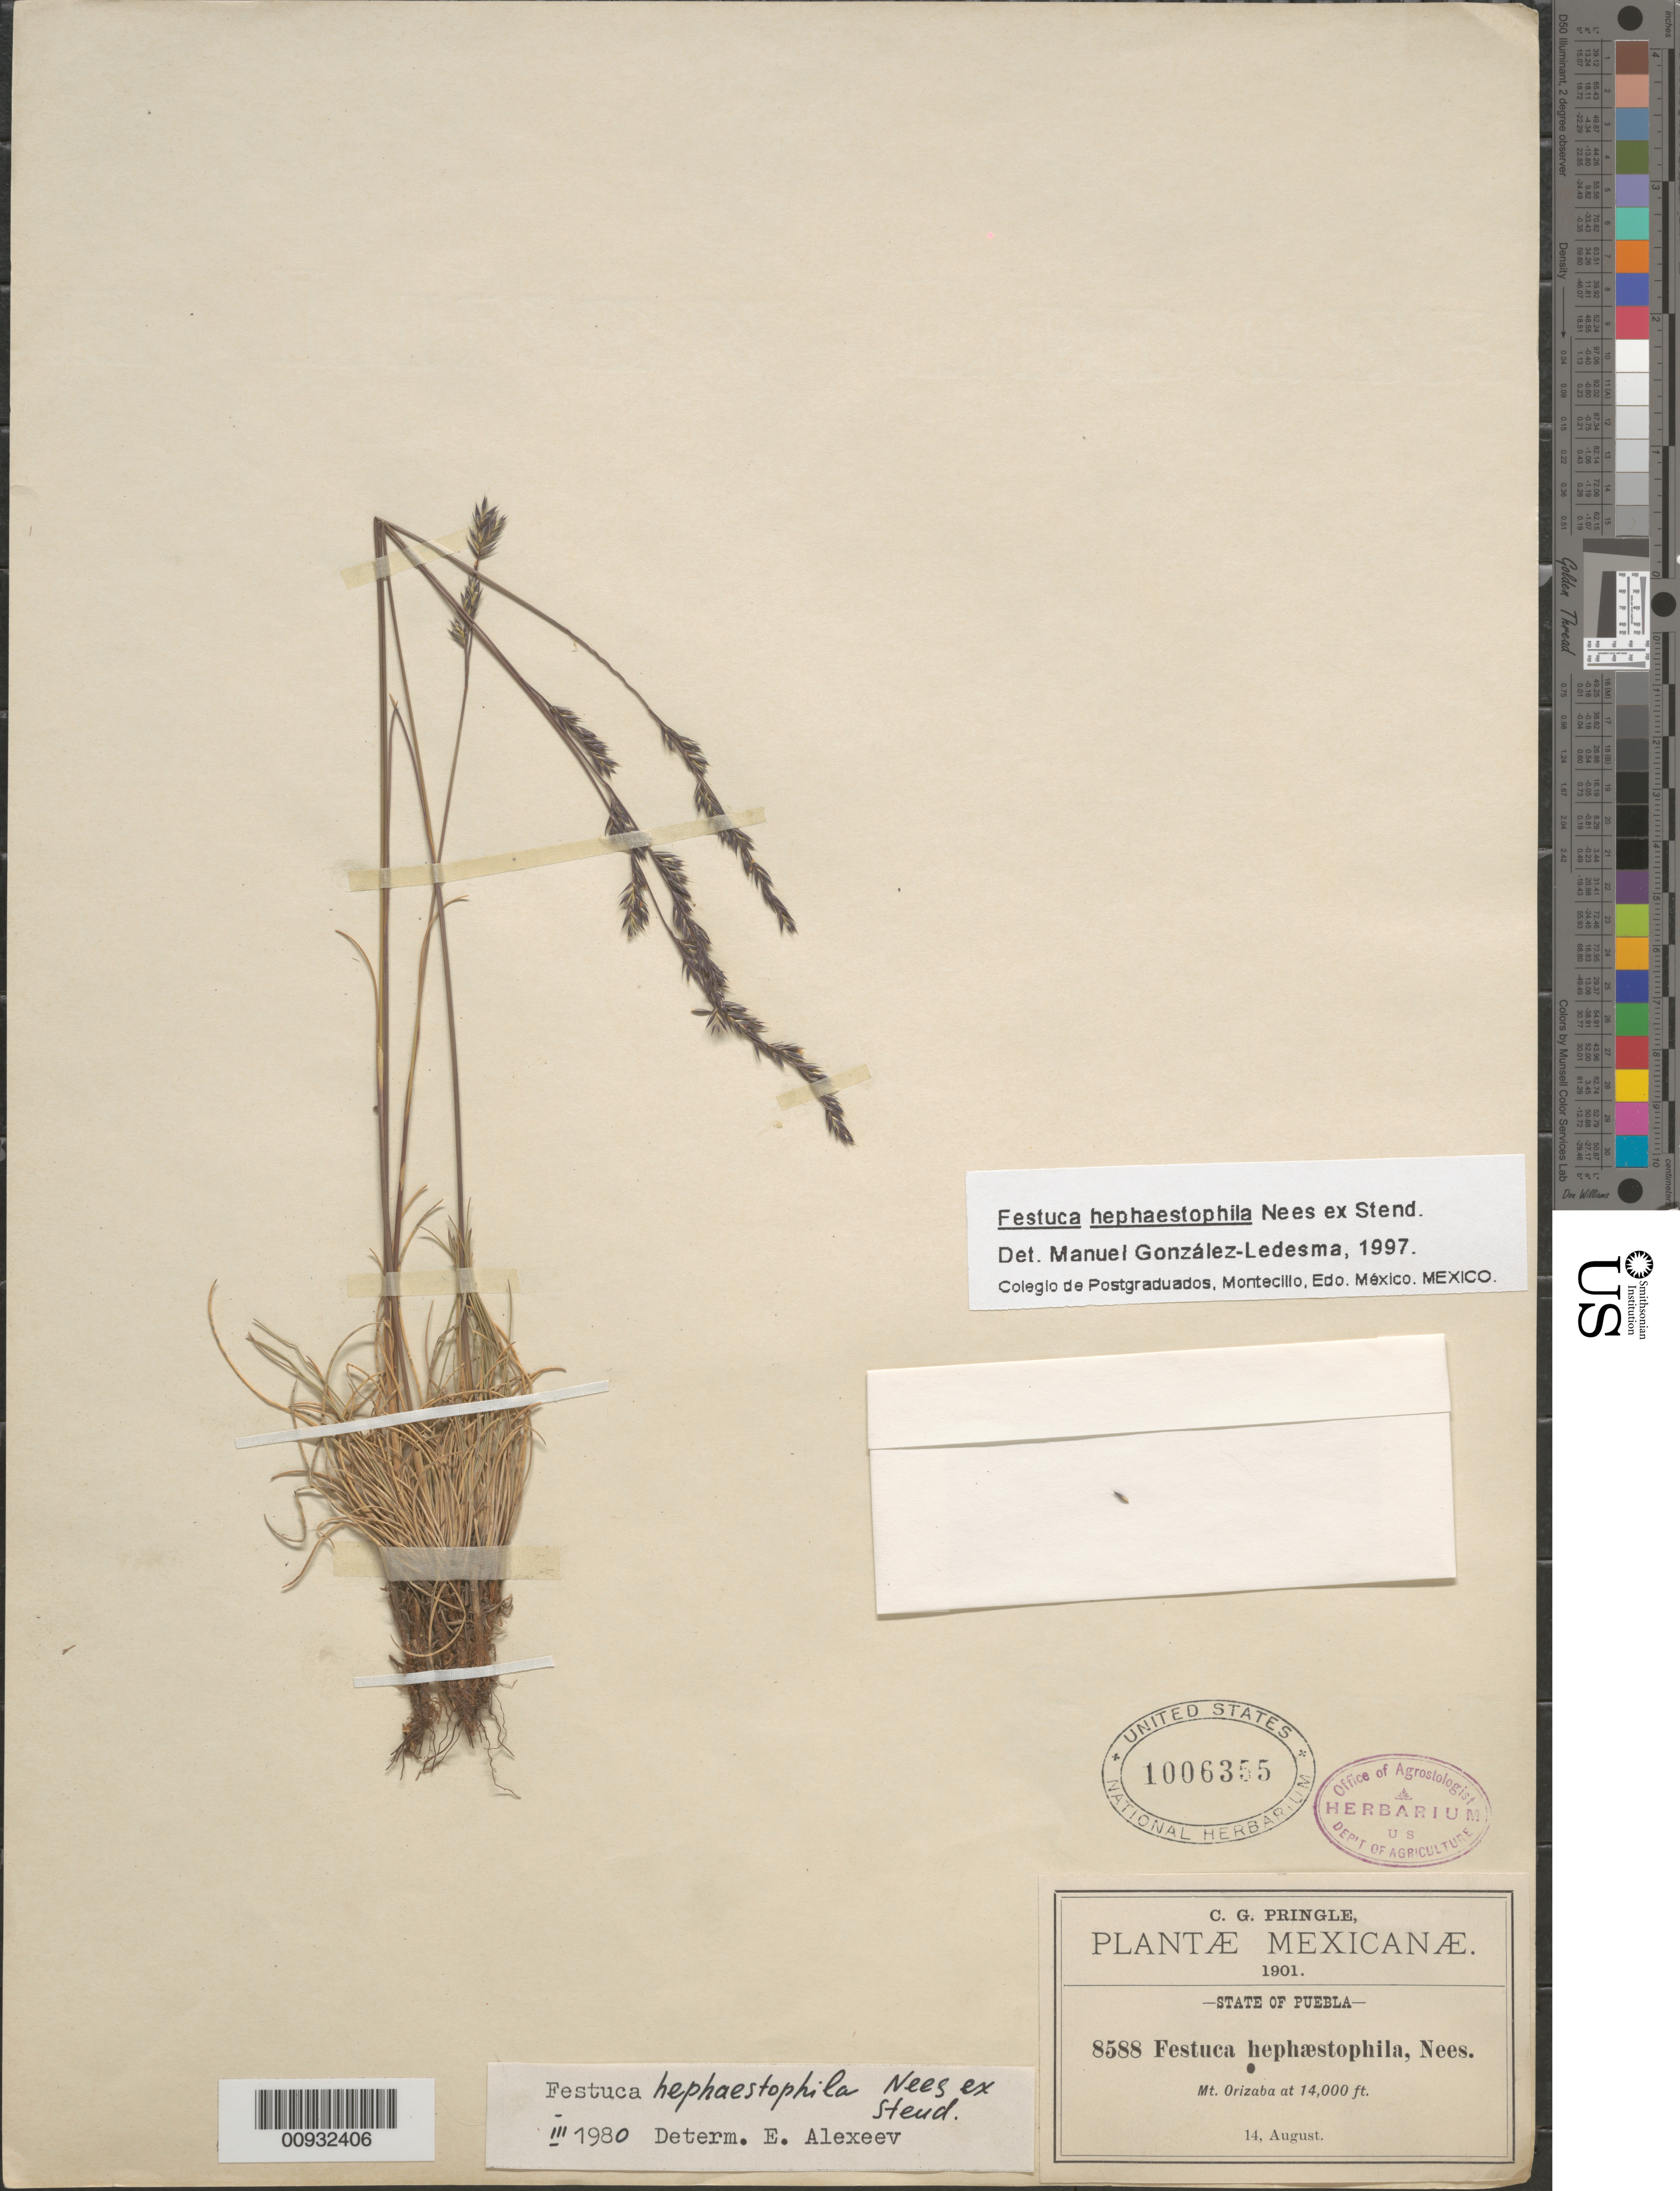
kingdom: Plantae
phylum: Tracheophyta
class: Liliopsida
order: Poales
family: Poaceae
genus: Festuca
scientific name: Festuca hephaestophila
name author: Nees ex Steud.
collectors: C. G. Pringle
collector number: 8588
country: Mexico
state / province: Puebla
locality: Mt. Orizaba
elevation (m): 4267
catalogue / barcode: US 1006355